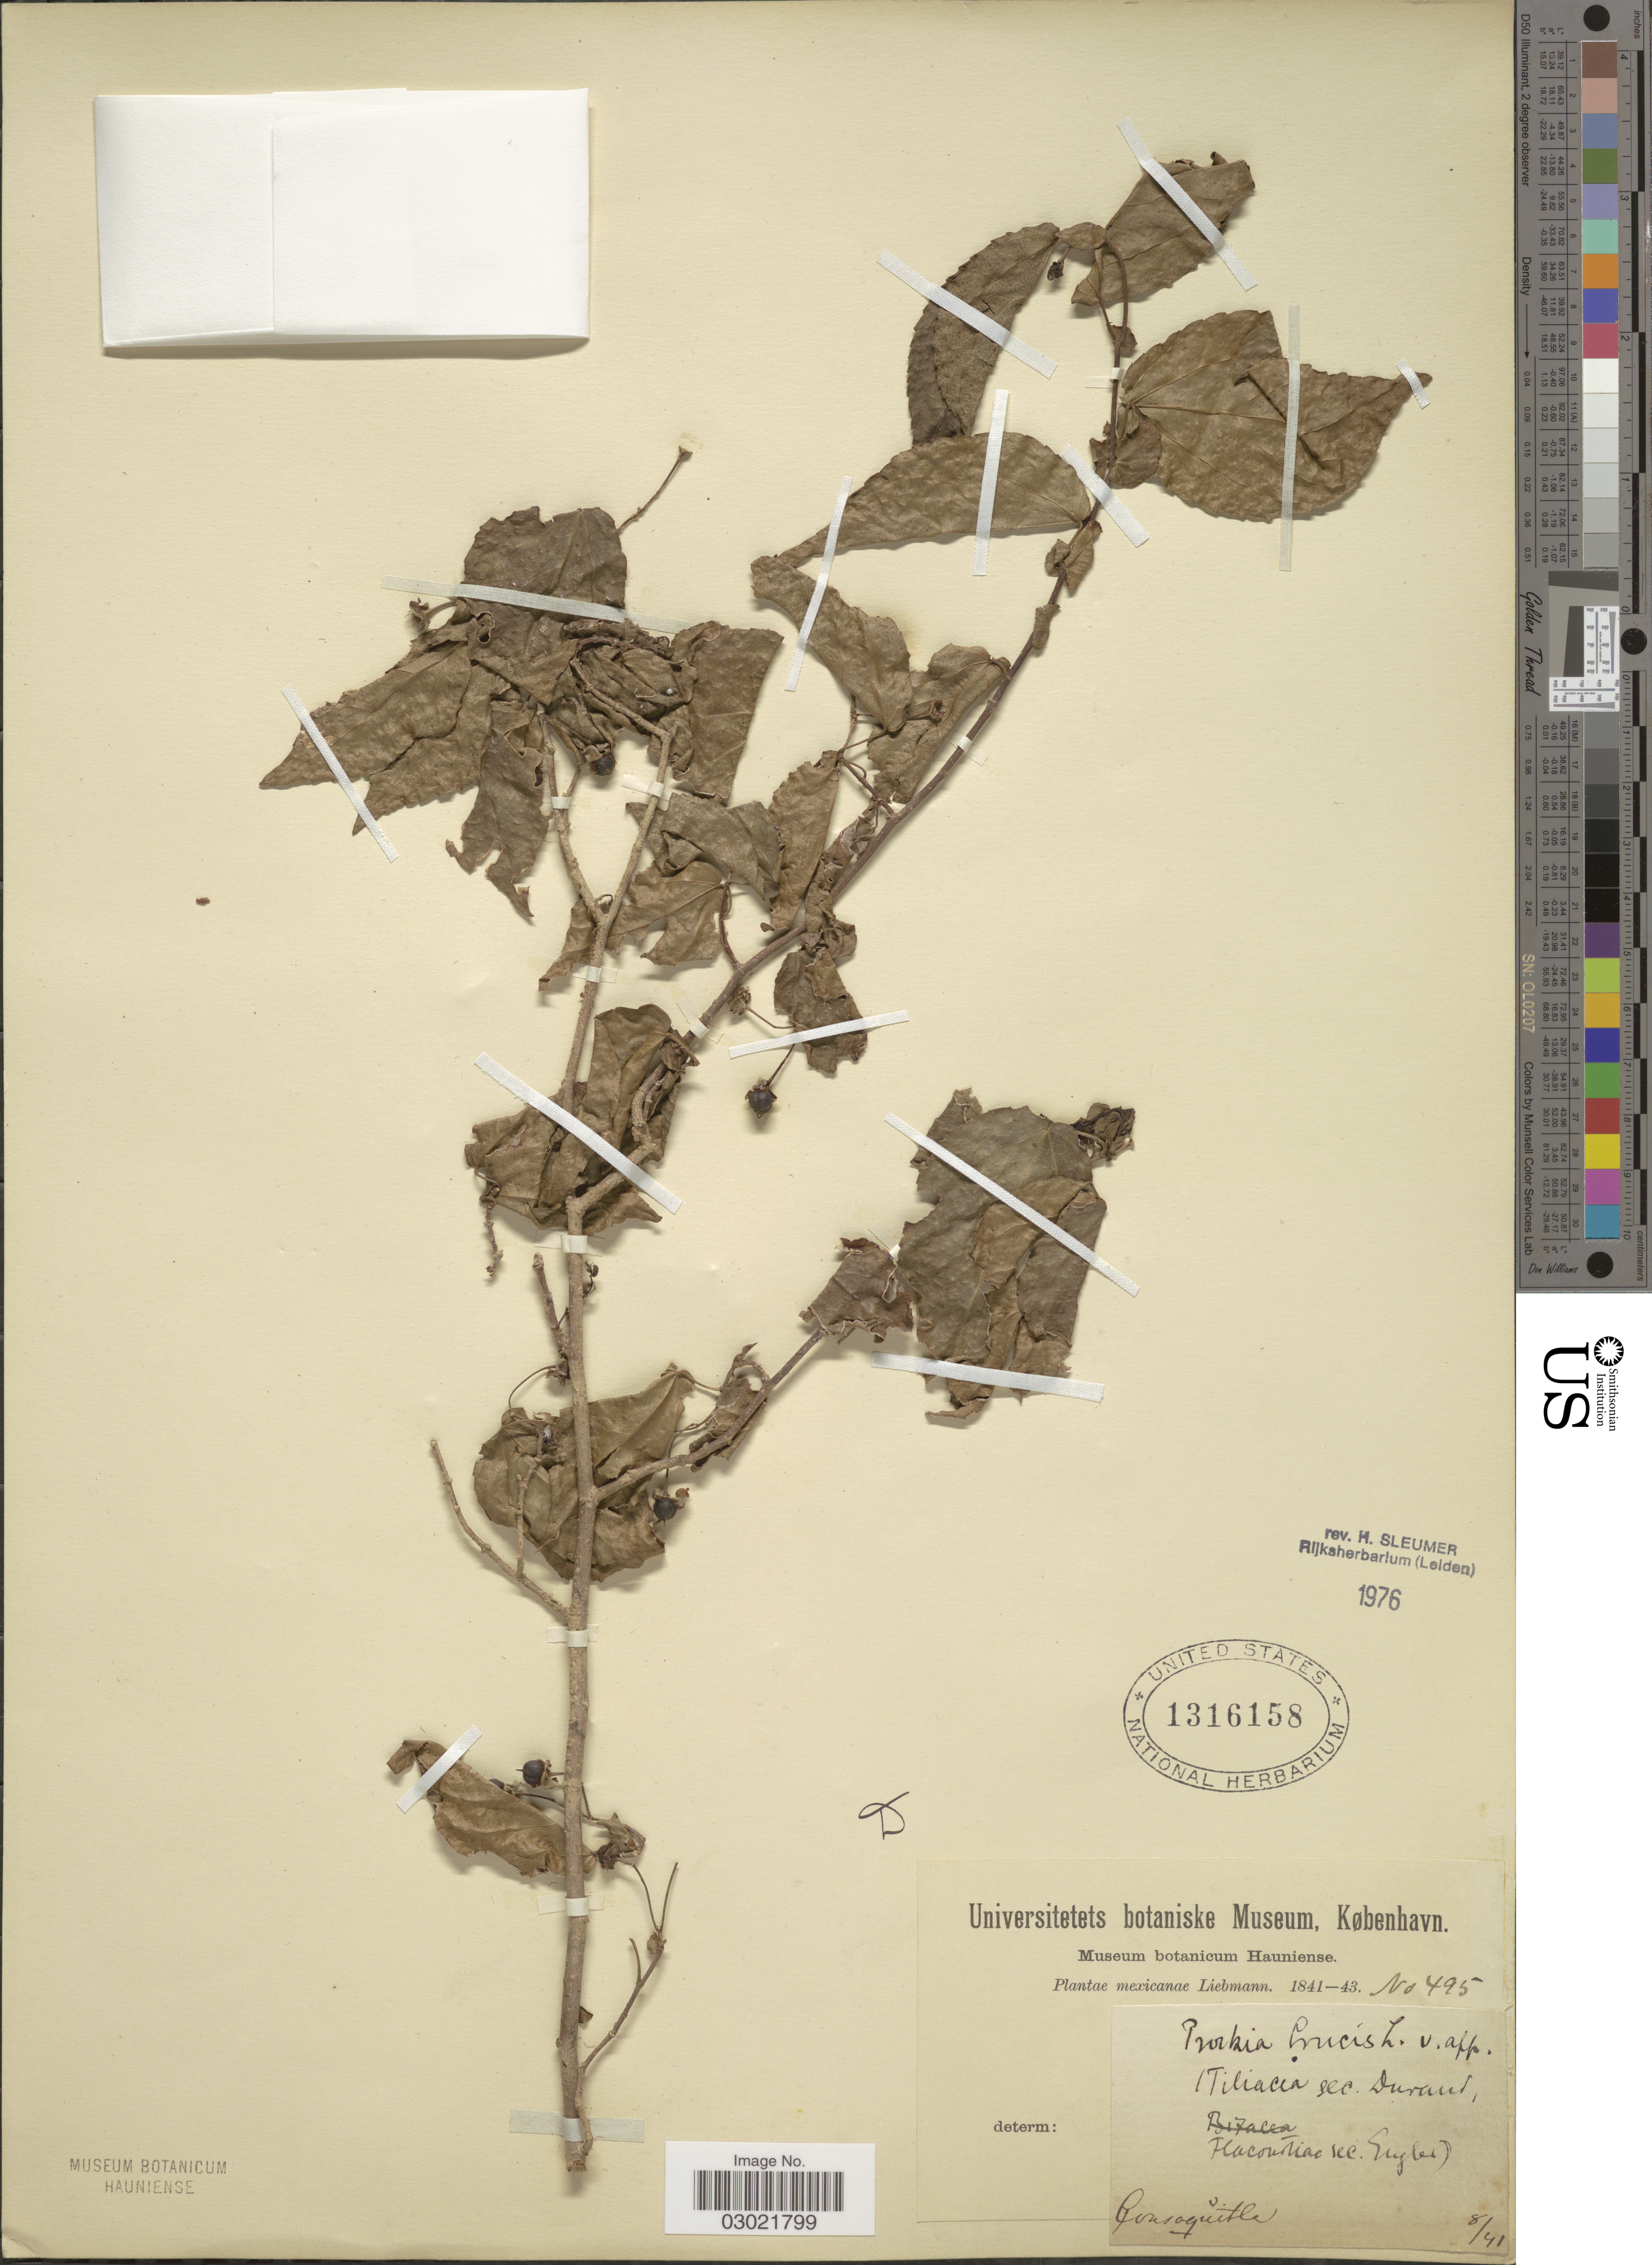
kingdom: Plantae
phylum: Tracheophyta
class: Magnoliopsida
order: Malpighiales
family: Salicaceae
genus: Prockia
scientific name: Prockia crucis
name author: P. Browne ex L.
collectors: Liebmann, --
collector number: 495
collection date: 1841/1843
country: Mexico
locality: Consoquitla.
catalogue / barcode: US 1316158